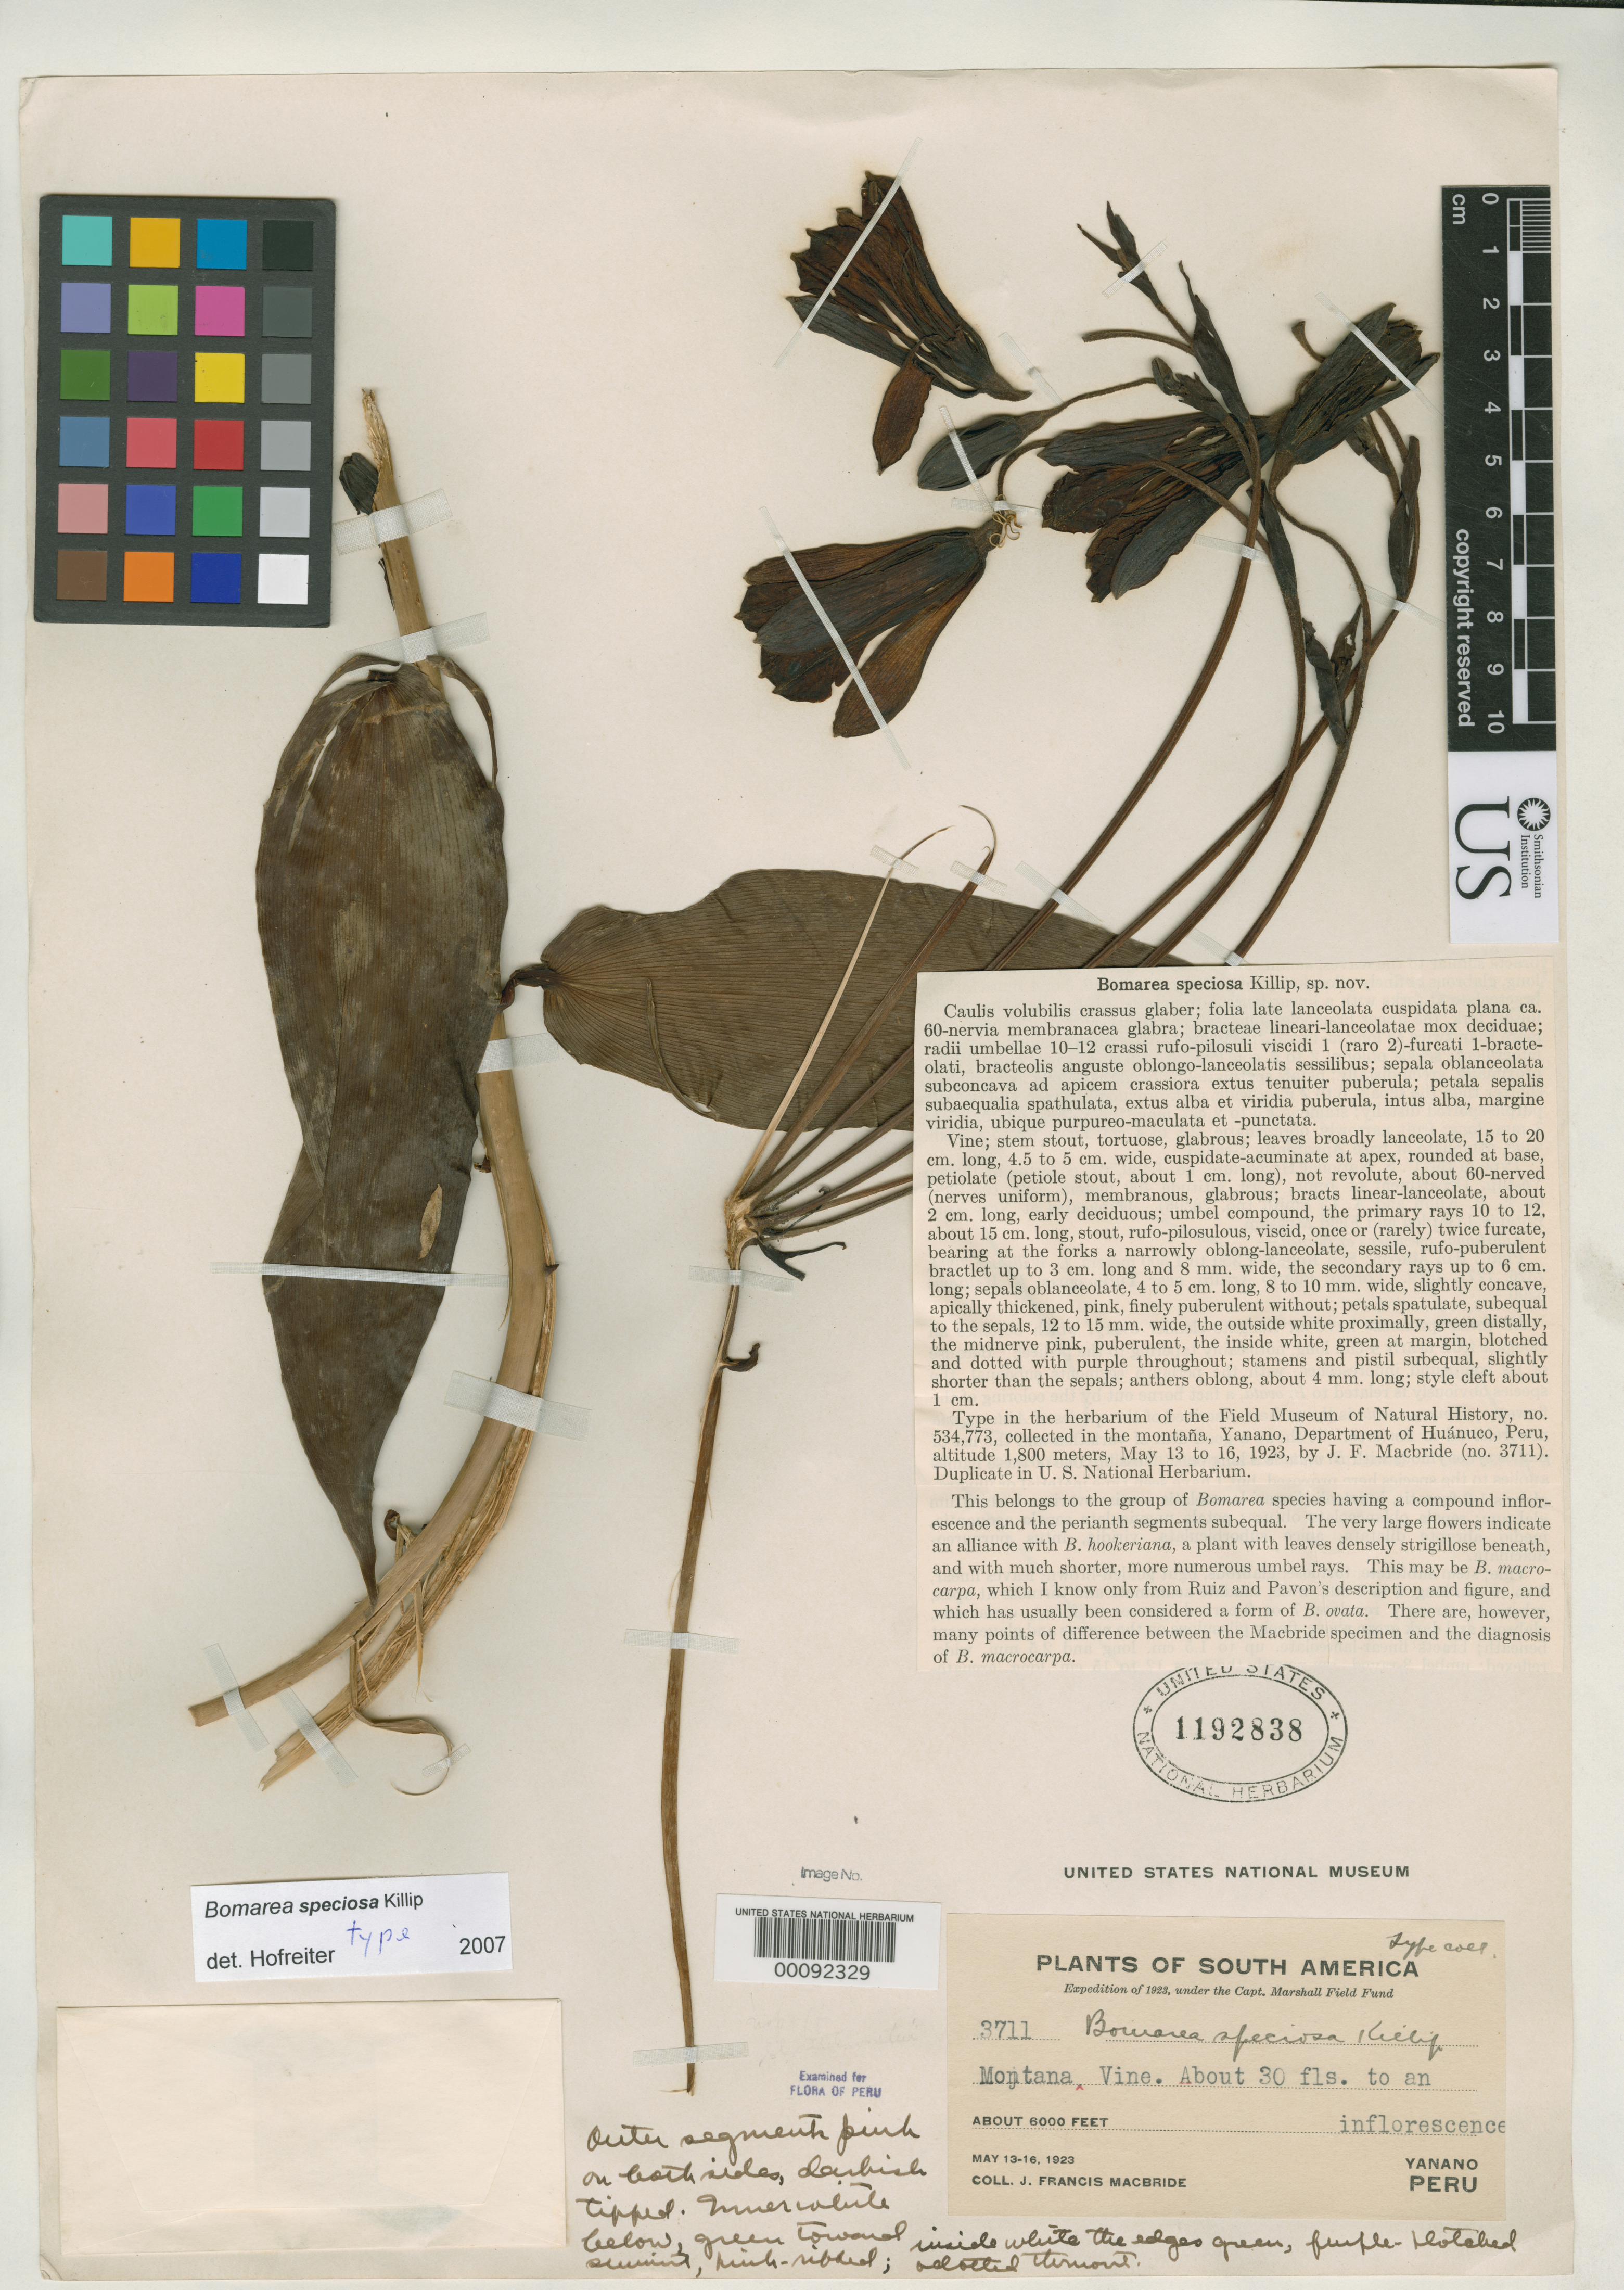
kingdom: Plantae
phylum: Tracheophyta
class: Liliopsida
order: Liliales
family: Alstroemeriaceae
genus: Bomarea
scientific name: Bomarea speciosa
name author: Killip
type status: Isotype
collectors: J. F. Macbride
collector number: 3711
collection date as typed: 13 May 1923 to 16 May 1923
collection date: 1923-05-13/1923-05-16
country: Peru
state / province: Huánuco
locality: Yanano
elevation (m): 1800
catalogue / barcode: US 1192838